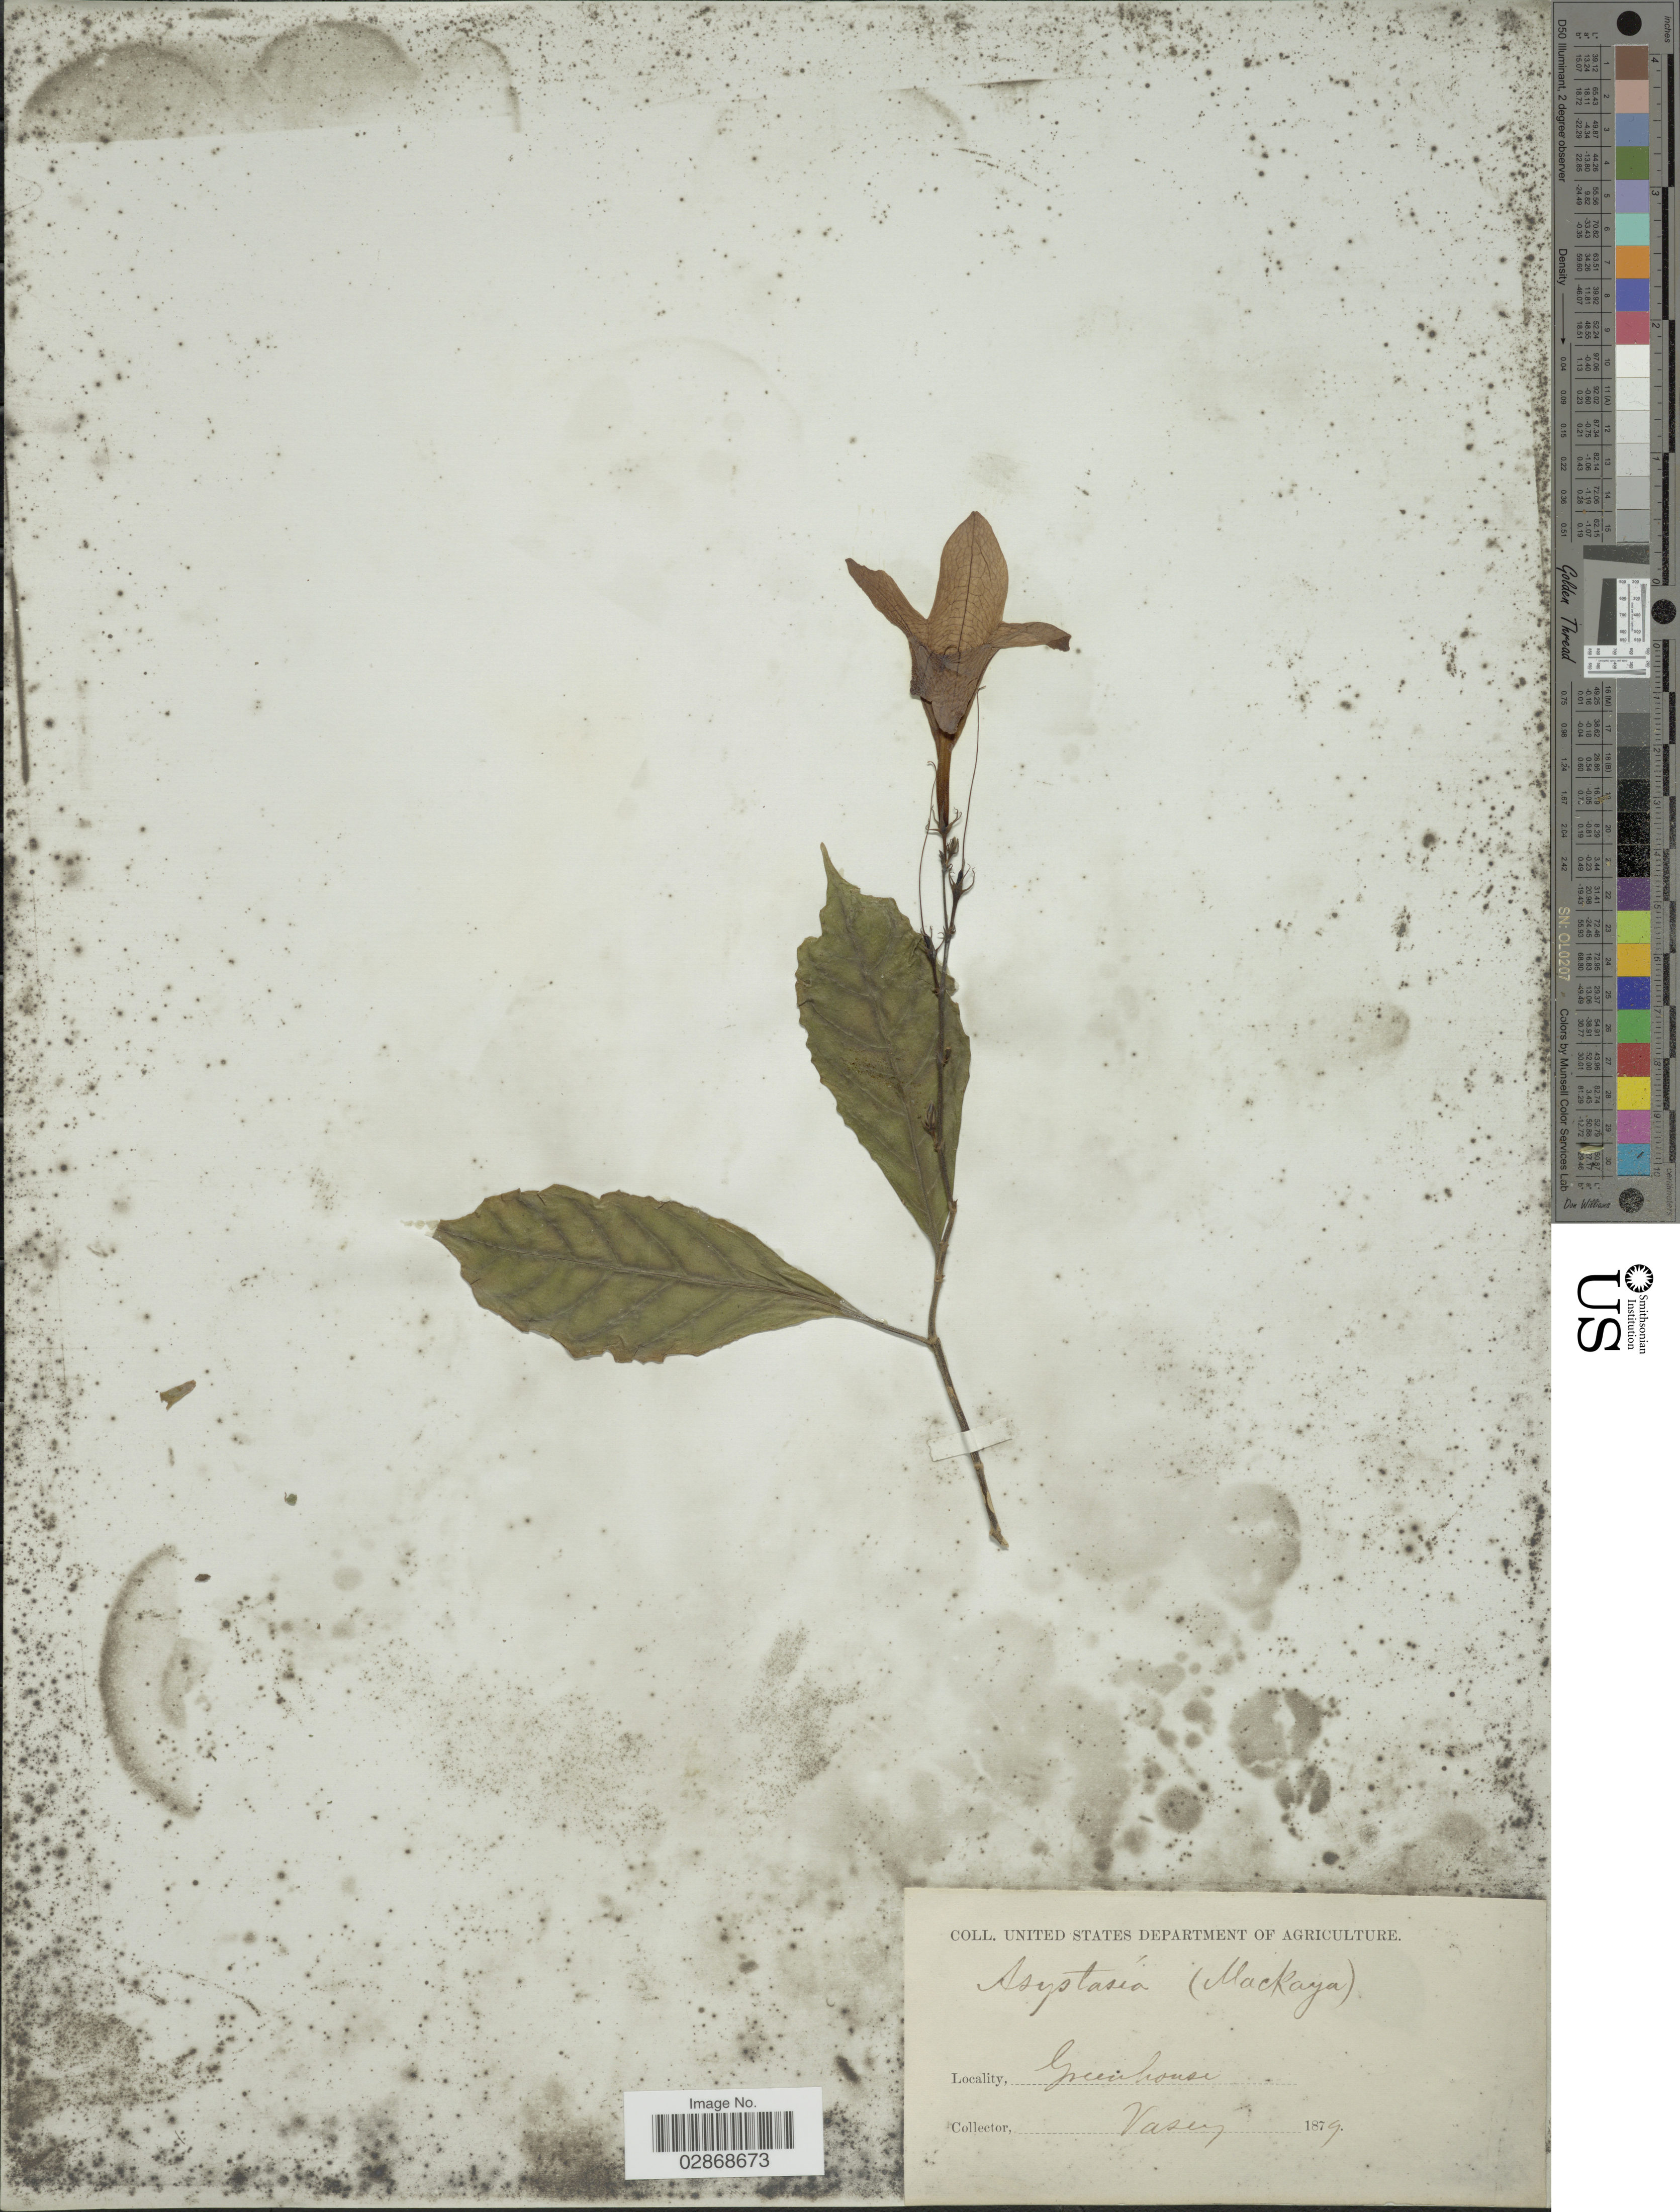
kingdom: Plantae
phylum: Tracheophyta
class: Magnoliopsida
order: Lamiales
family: Acanthaceae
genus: Asystasia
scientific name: Asystasia sp.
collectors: Vasey, --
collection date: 1879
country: United States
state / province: District of Columbia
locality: Greenhouse.